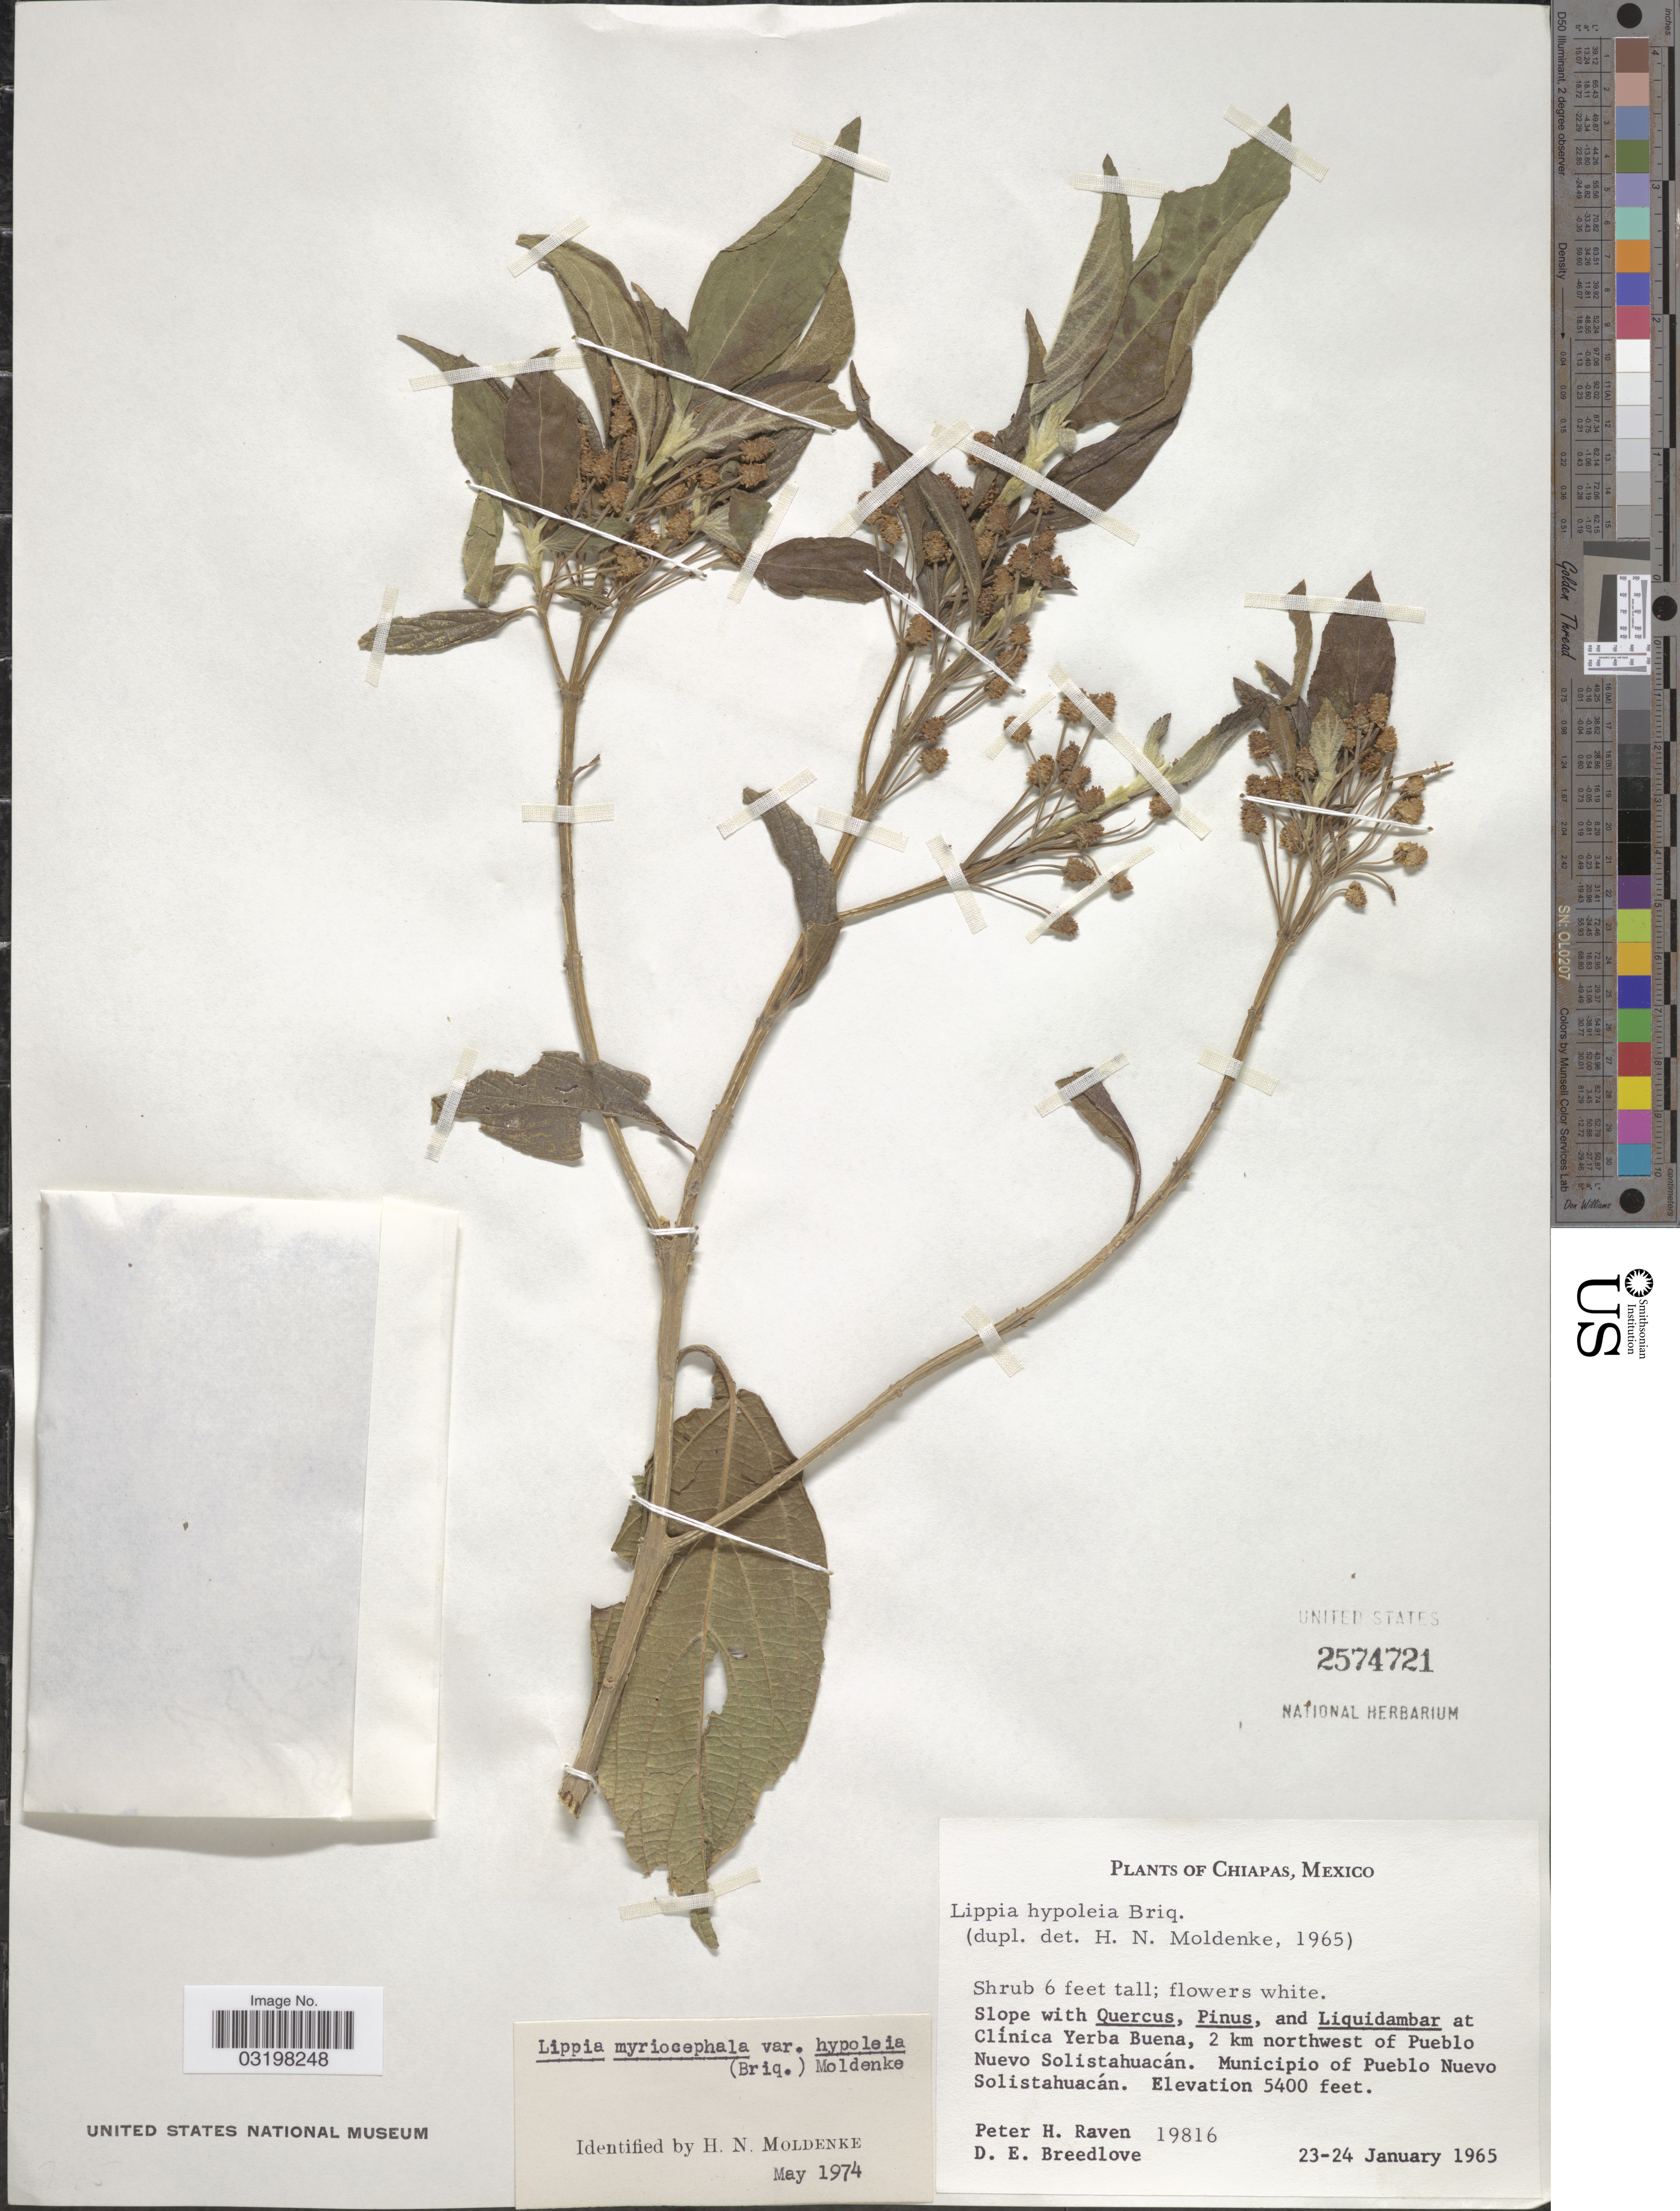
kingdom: Plantae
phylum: Tracheophyta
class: Magnoliopsida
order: Lamiales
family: Verbenaceae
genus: Lippia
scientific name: Lippia myriocephala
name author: Schltdl. & Cham.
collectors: P. Raven & D. E. Breedlove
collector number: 19816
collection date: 1965-01-23/1965-01-24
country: Mexico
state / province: Chiapas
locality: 2 km northwest of Pueblo Nuevo Solistahuacán. Municipio of Puebla Nuevo Solistahuacán.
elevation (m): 1646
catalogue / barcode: US 2574721